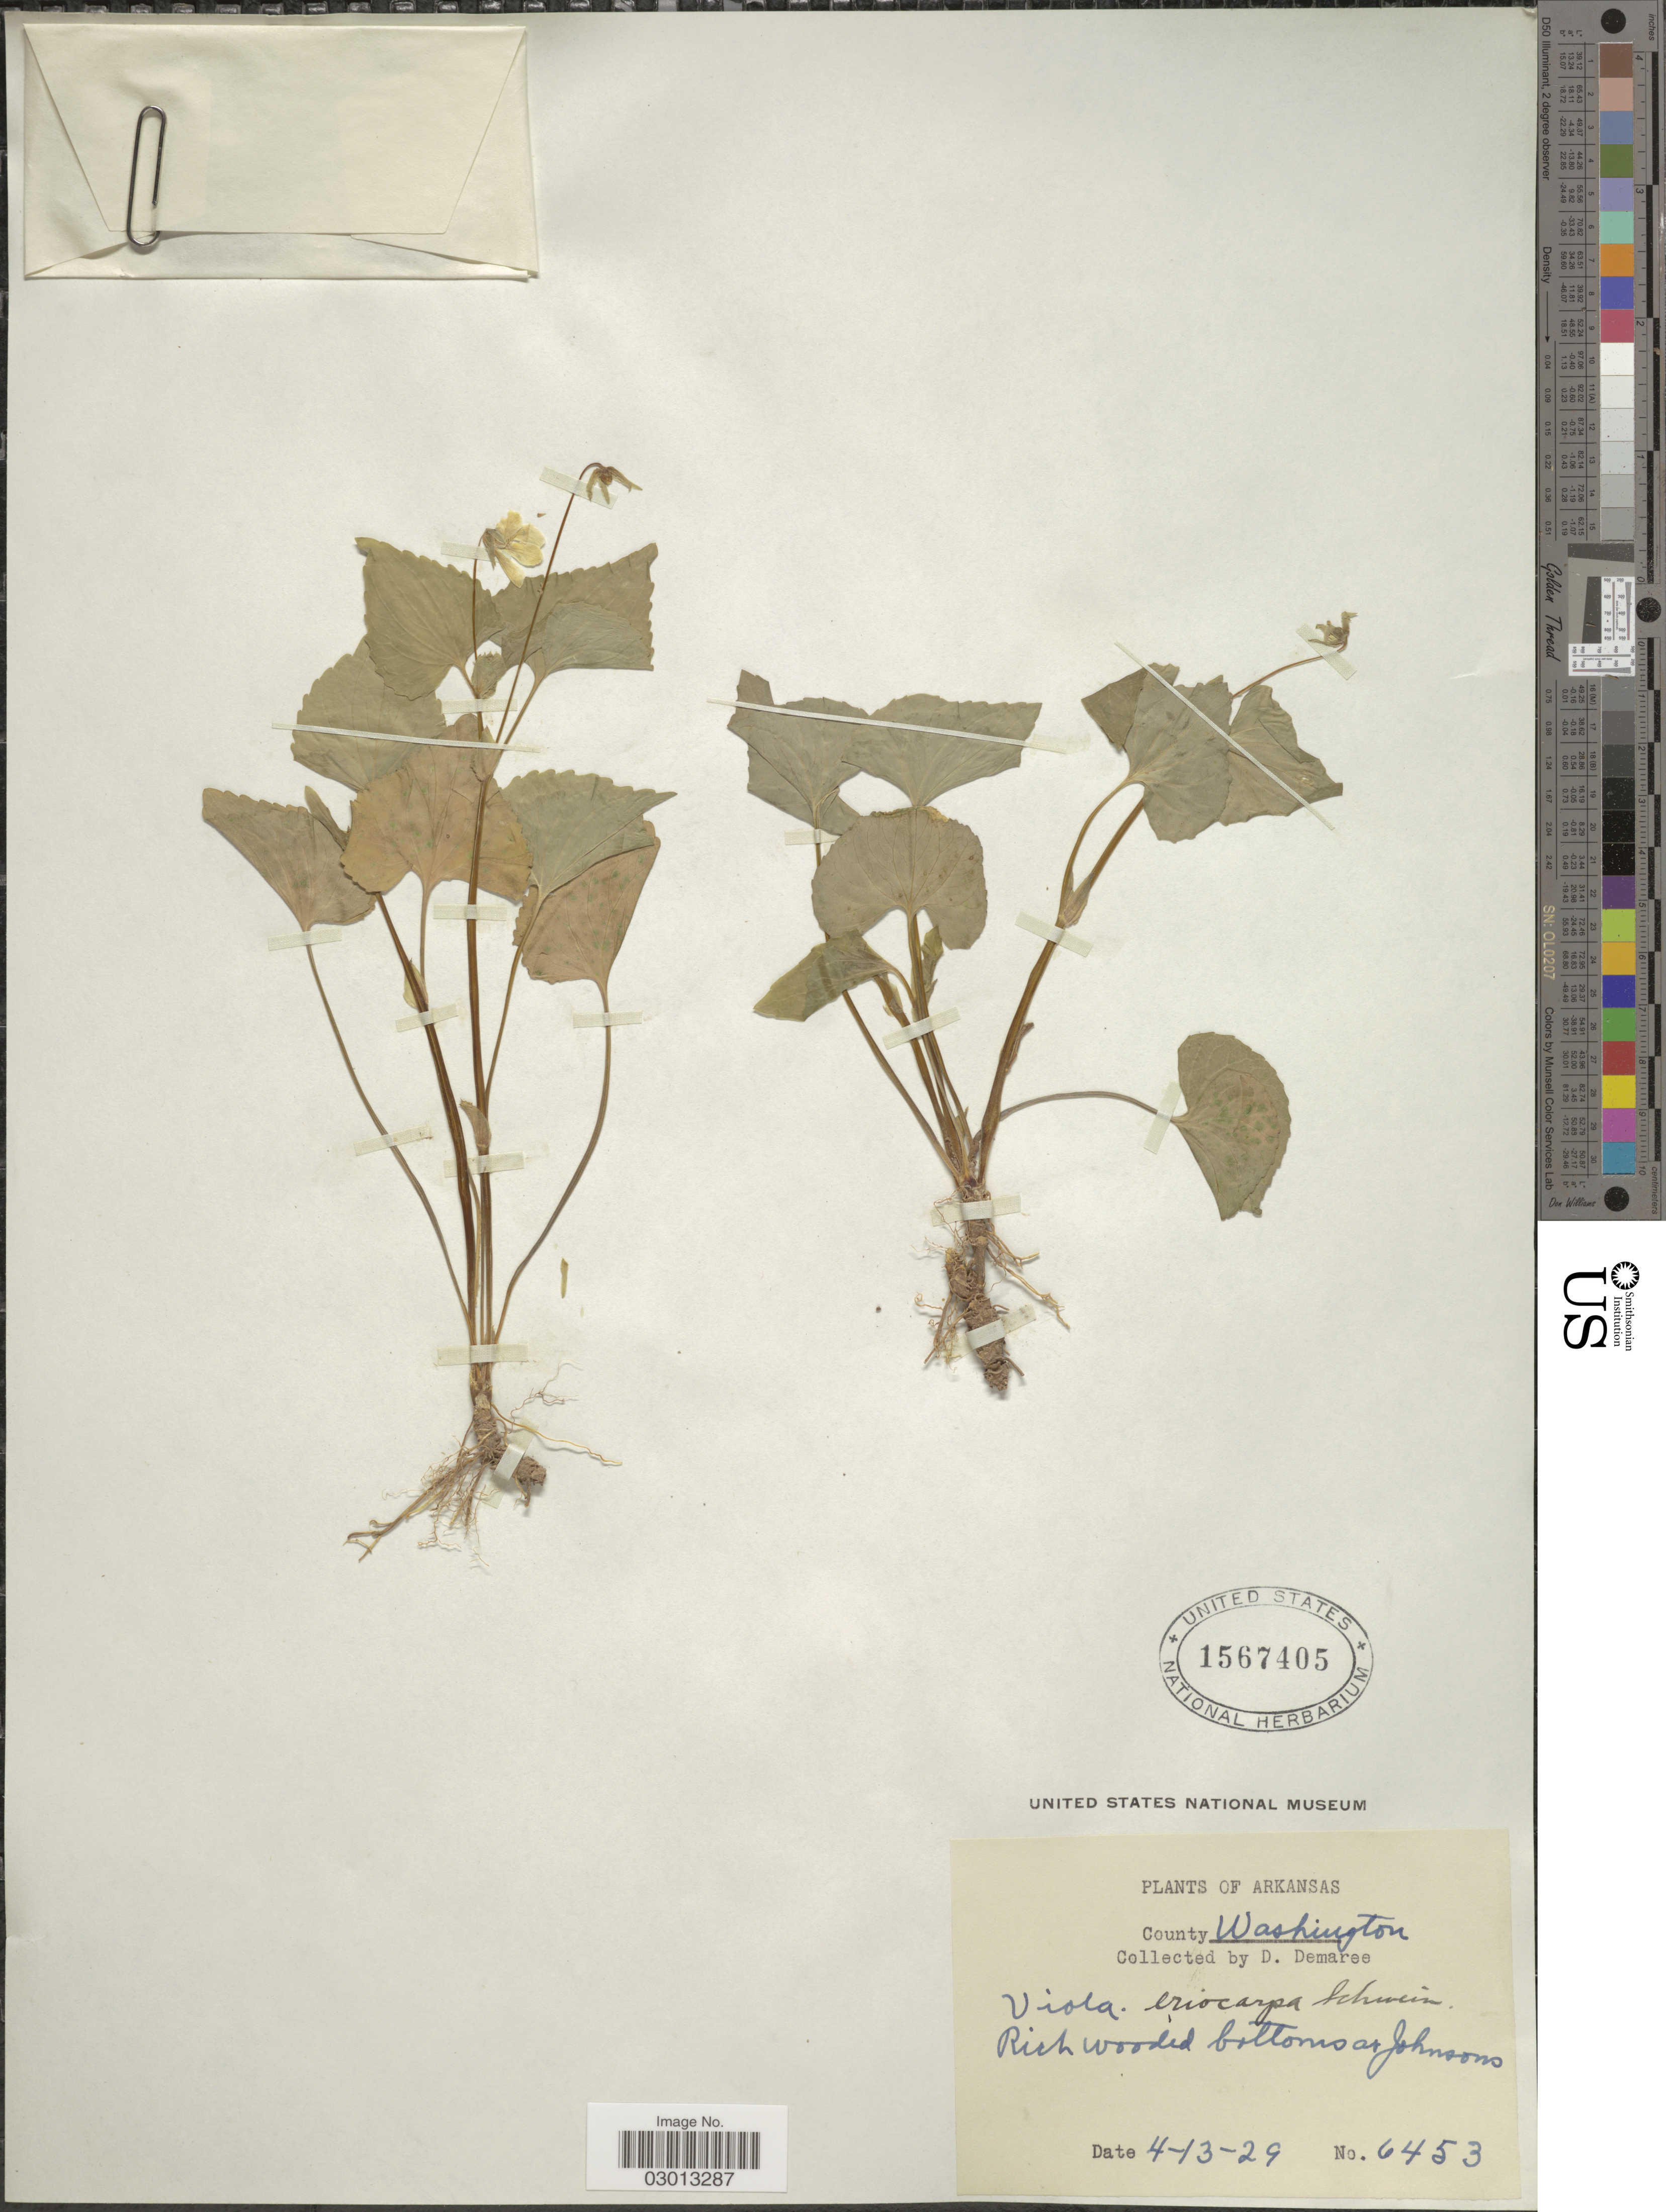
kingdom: Plantae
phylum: Tracheophyta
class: Magnoliopsida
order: Malpighiales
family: Violaceae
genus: Viola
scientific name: Viola pensylvanica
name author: Michx.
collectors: D. Demaree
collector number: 6453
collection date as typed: Transcribed d/m/y: 13/4/29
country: United States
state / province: Arkansas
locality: County Washington. Bottoms at Johnsons.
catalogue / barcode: US 1567405